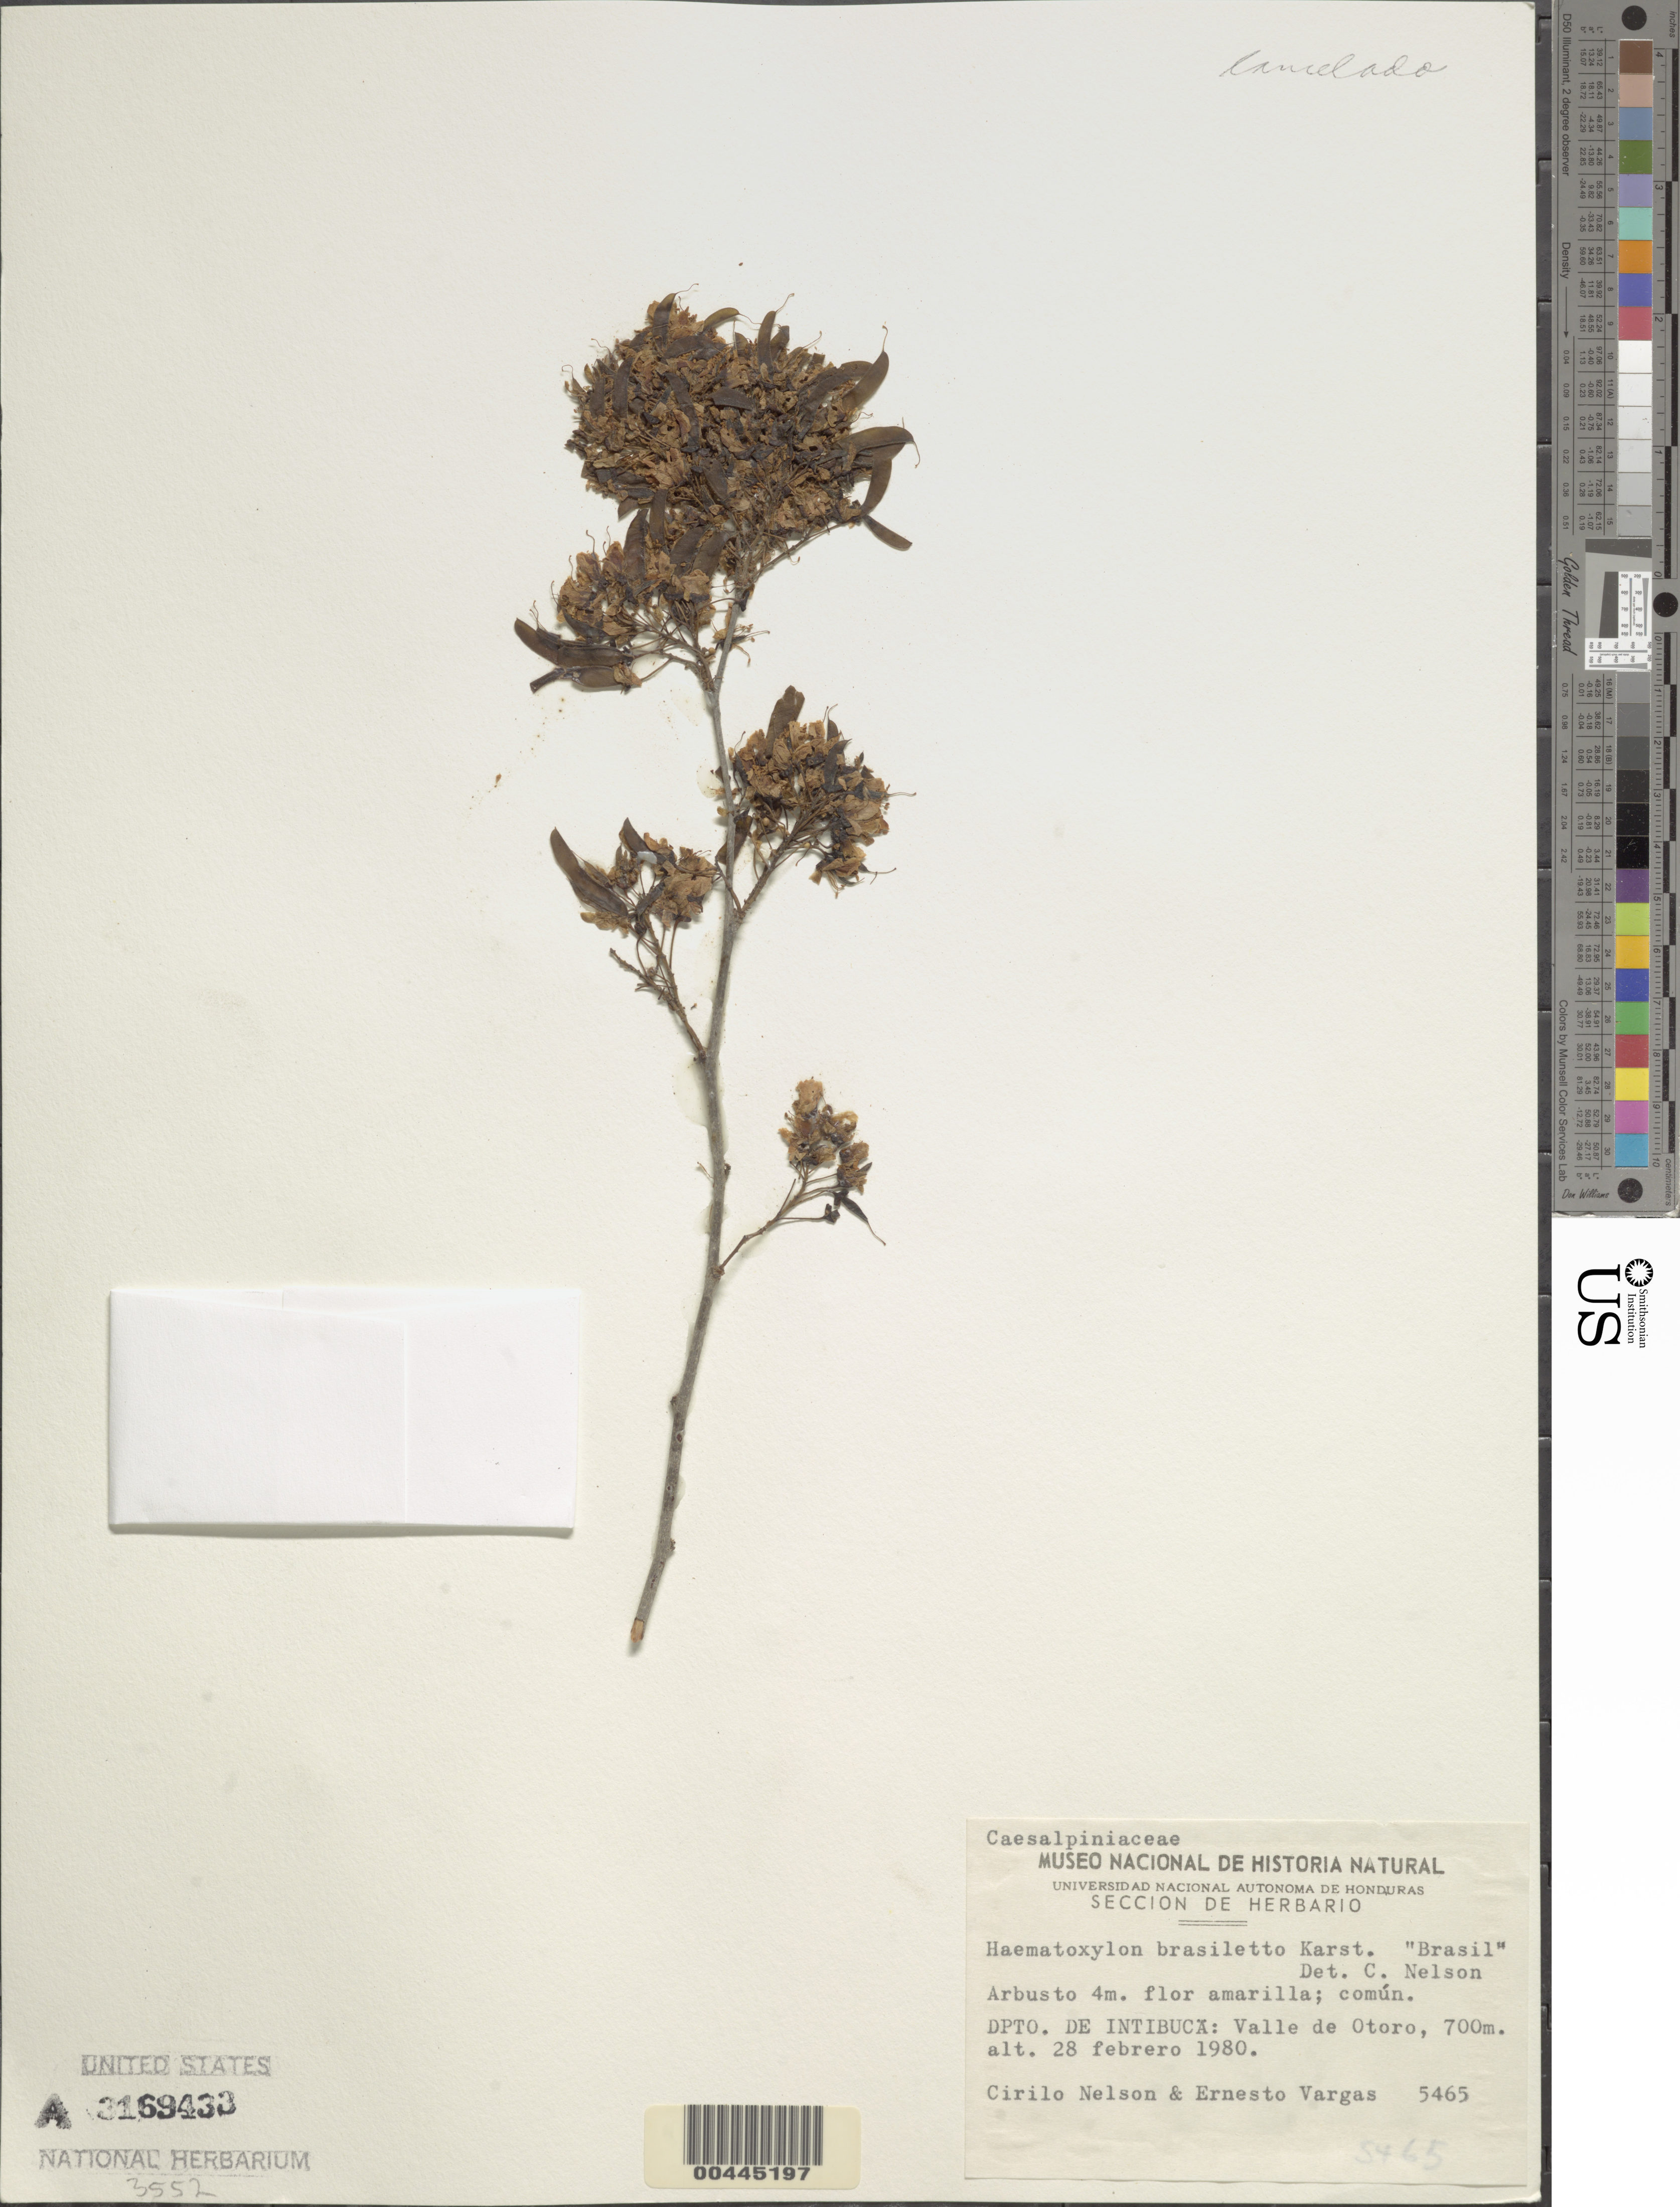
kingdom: Plantae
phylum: Tracheophyta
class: Magnoliopsida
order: Fabales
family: Fabaceae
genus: Haematoxylum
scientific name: Haematoxylum brasiletto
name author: H. Karst.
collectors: C. H. Nelson & E. Vargas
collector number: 5465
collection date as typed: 28 Feb 1980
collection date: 1980-02-28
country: Honduras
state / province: Intibucá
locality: Valle de Otoro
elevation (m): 700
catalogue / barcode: US 3169433A